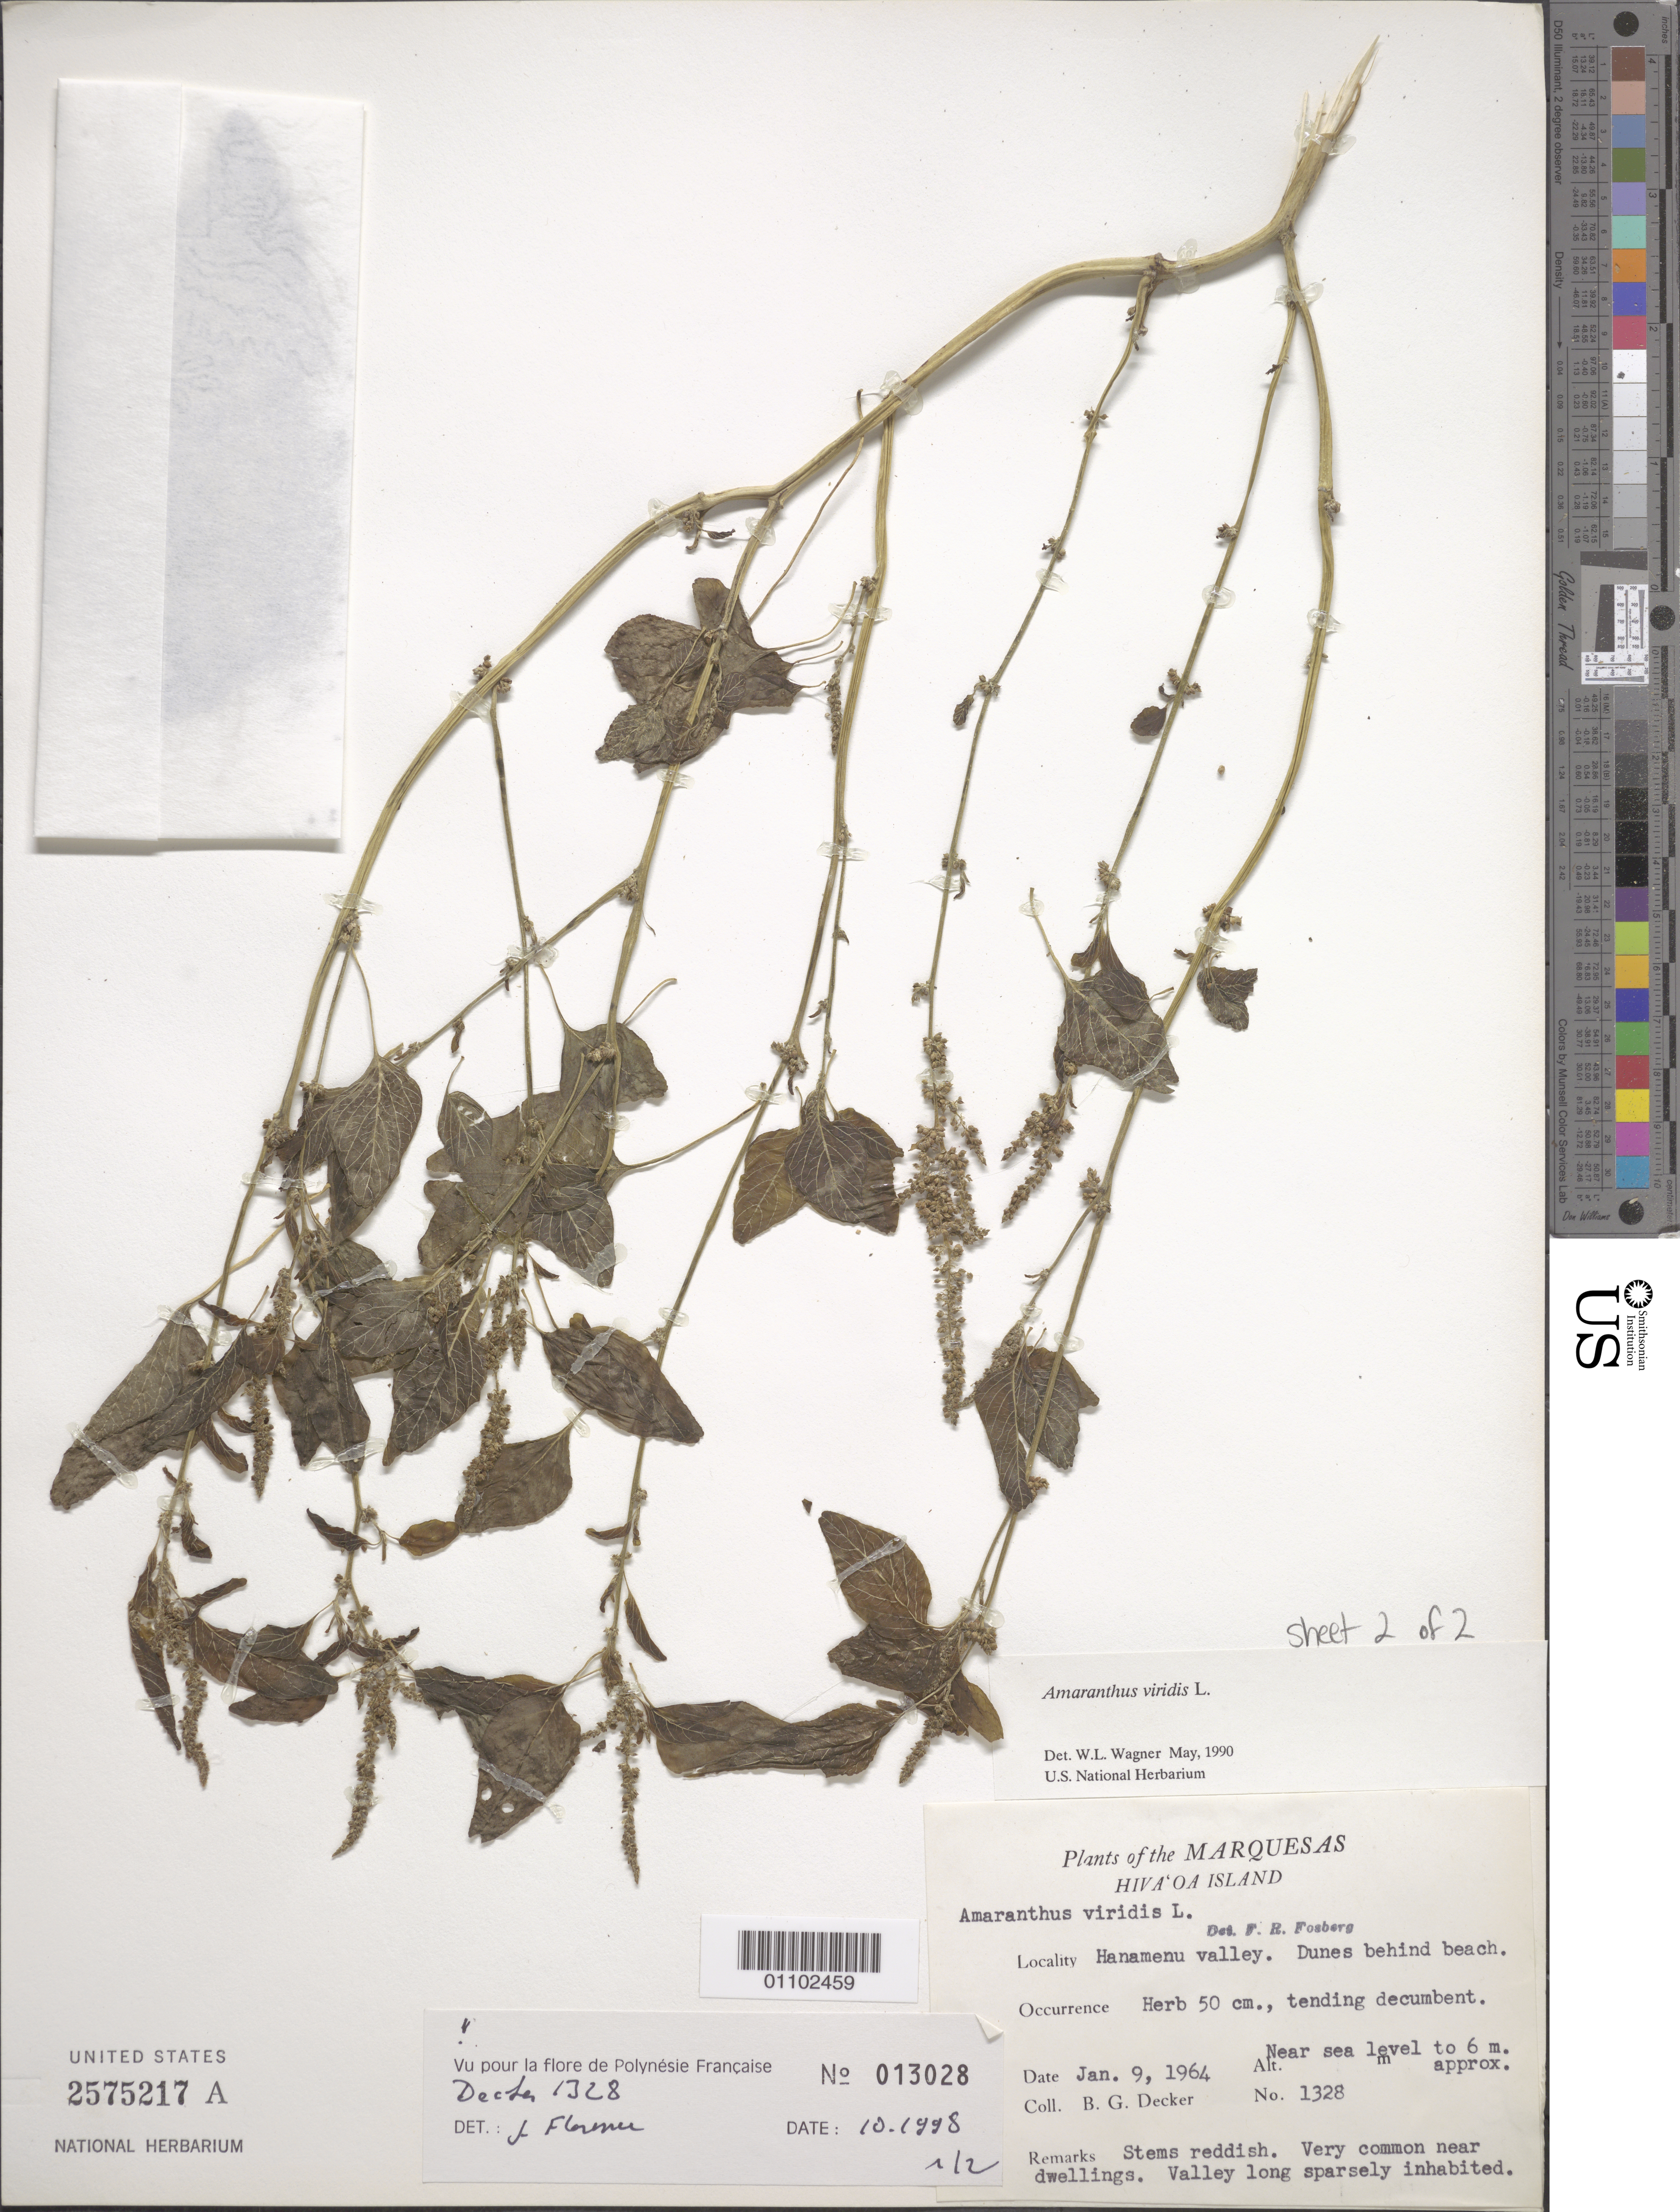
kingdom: Plantae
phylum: Tracheophyta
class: Magnoliopsida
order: Caryophyllales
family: Amaranthaceae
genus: Amaranthus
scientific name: Amaranthus viridis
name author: L.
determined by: Wagner, W. L., (BOT), Smithsonian Institution - National Museum of Natural History (UNITED STATES)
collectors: B. G. Decker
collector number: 1328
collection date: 1964-01-09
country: French Polynesia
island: Hiva Oa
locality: Hanamenu Valley, dunes behind beach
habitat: Very common near dwellings. Valley long sparsely inhabited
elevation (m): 0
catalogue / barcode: US 2575217A